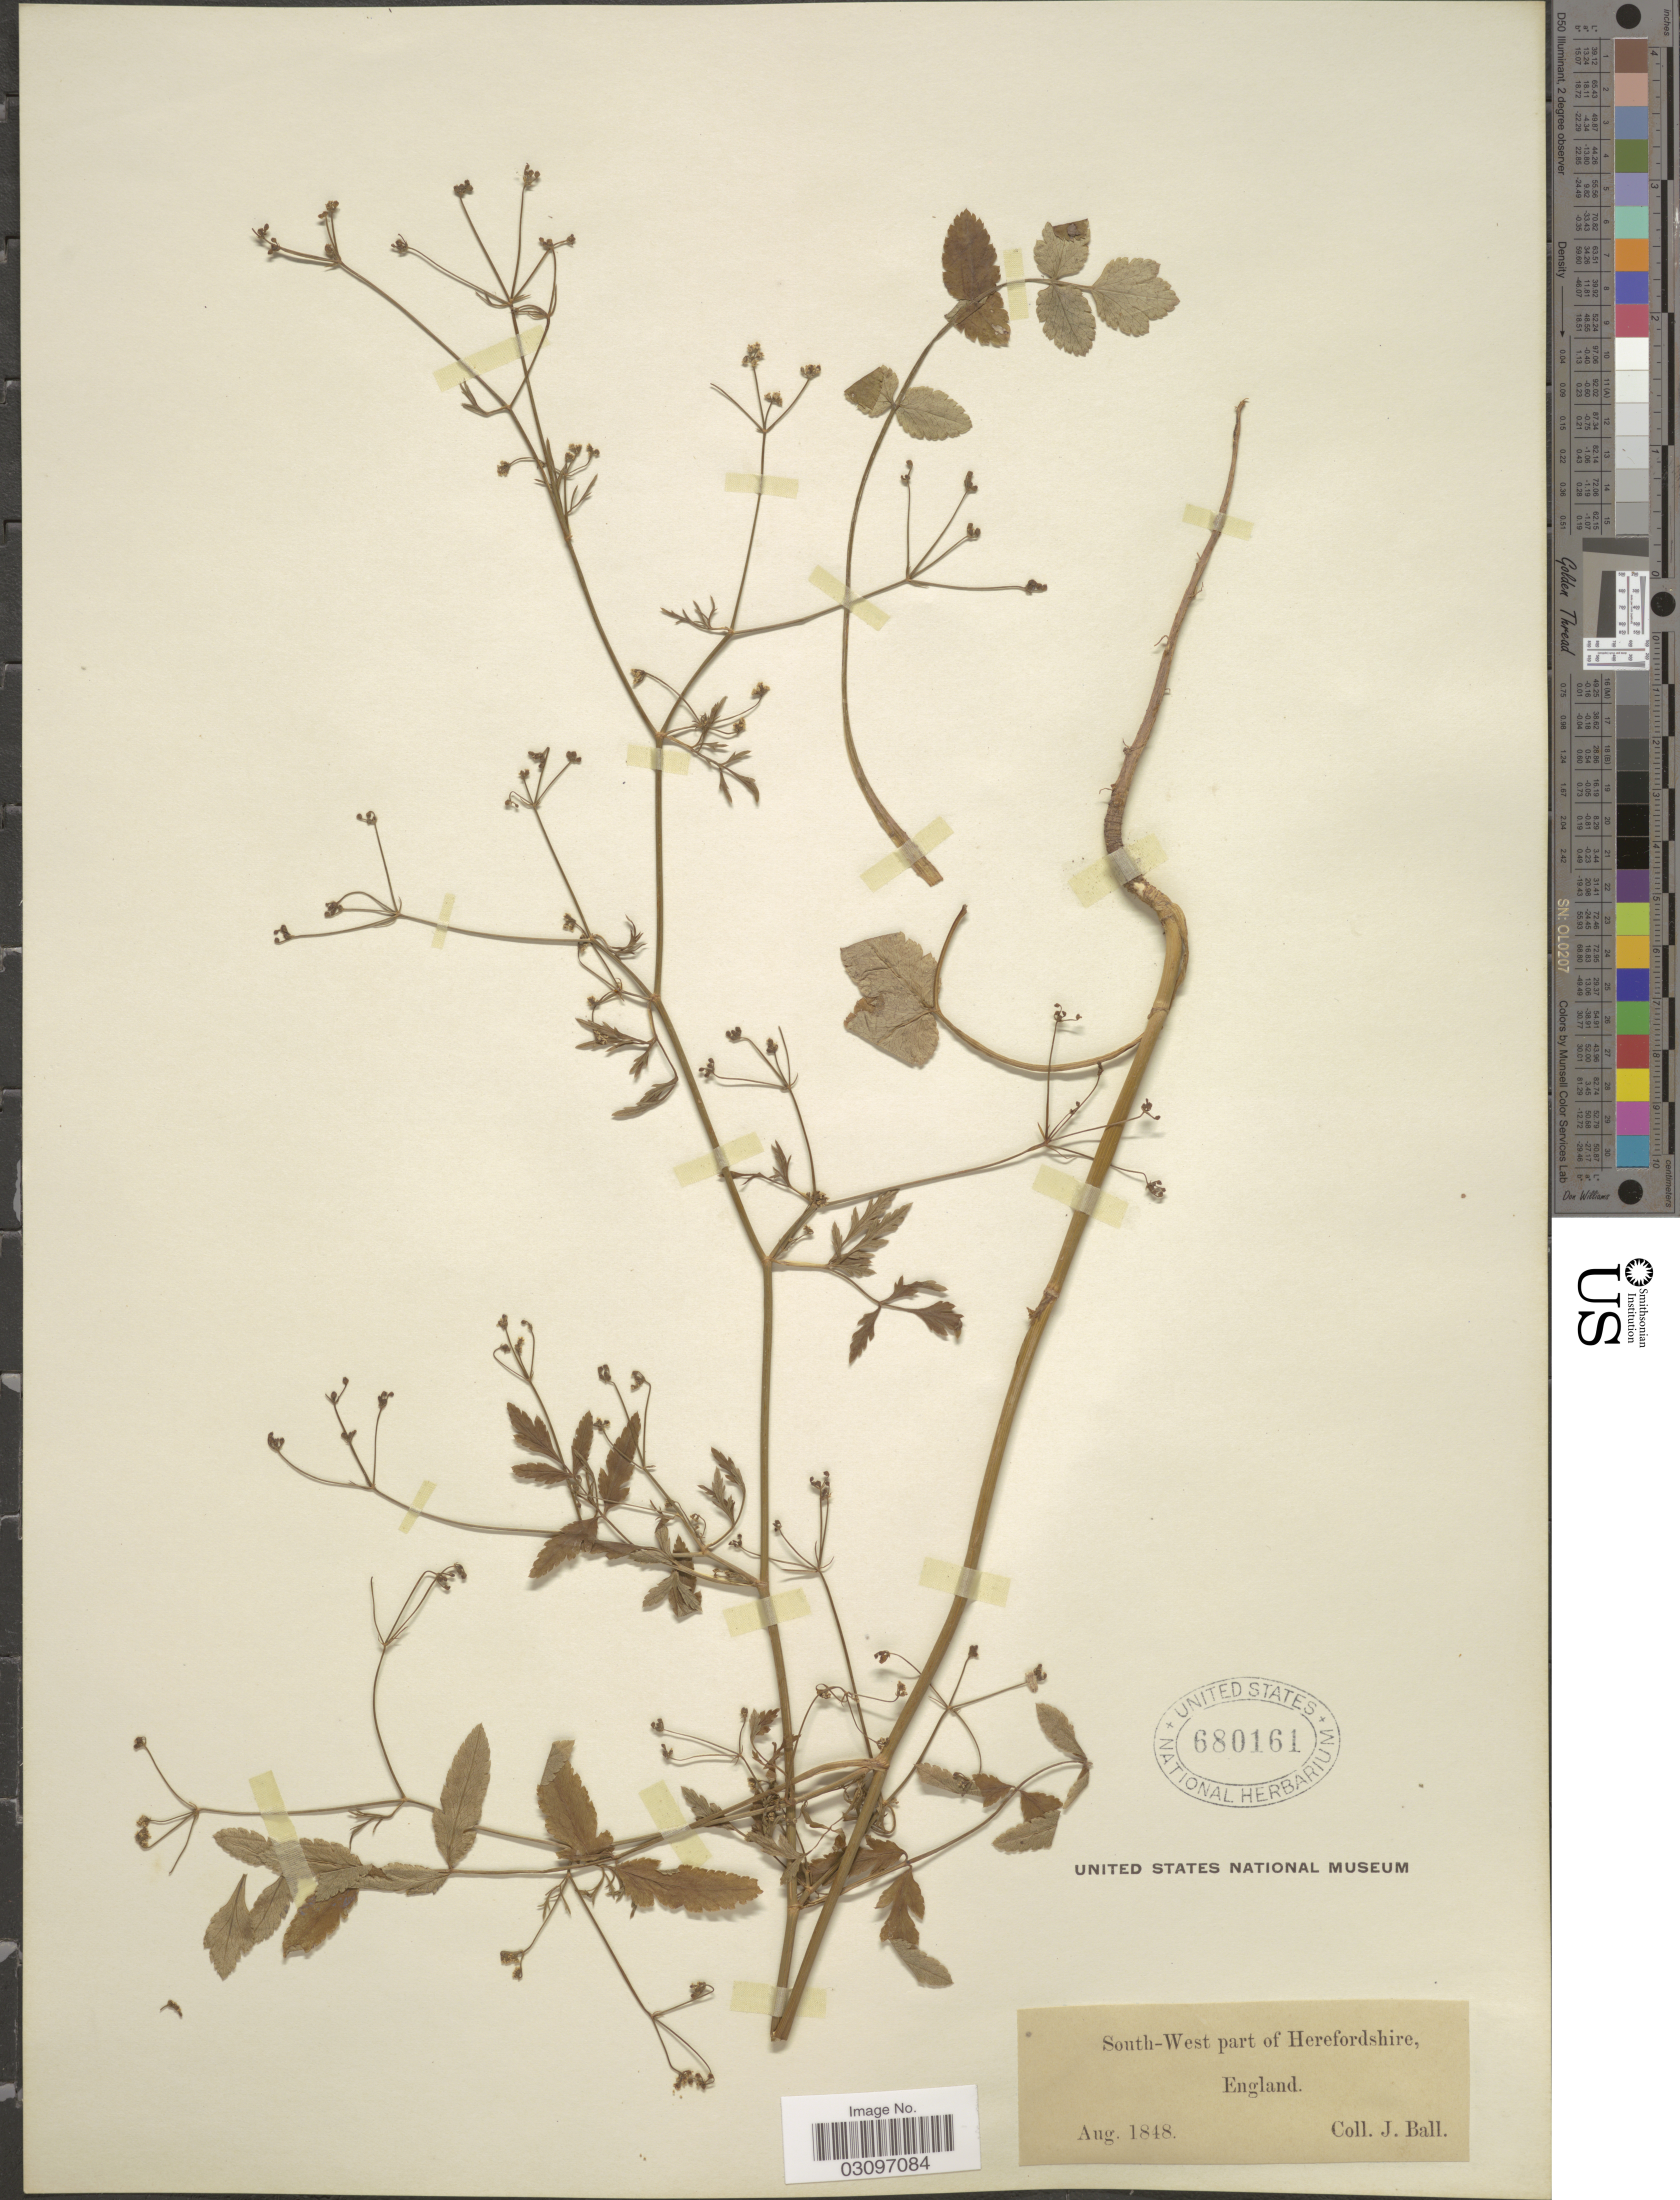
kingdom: Plantae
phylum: Tracheophyta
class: Magnoliopsida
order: Apiales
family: Apiaceae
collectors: J. Ball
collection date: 1848-08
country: United Kingdom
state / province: England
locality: South-West part of Herefordshire.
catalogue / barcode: US 680161